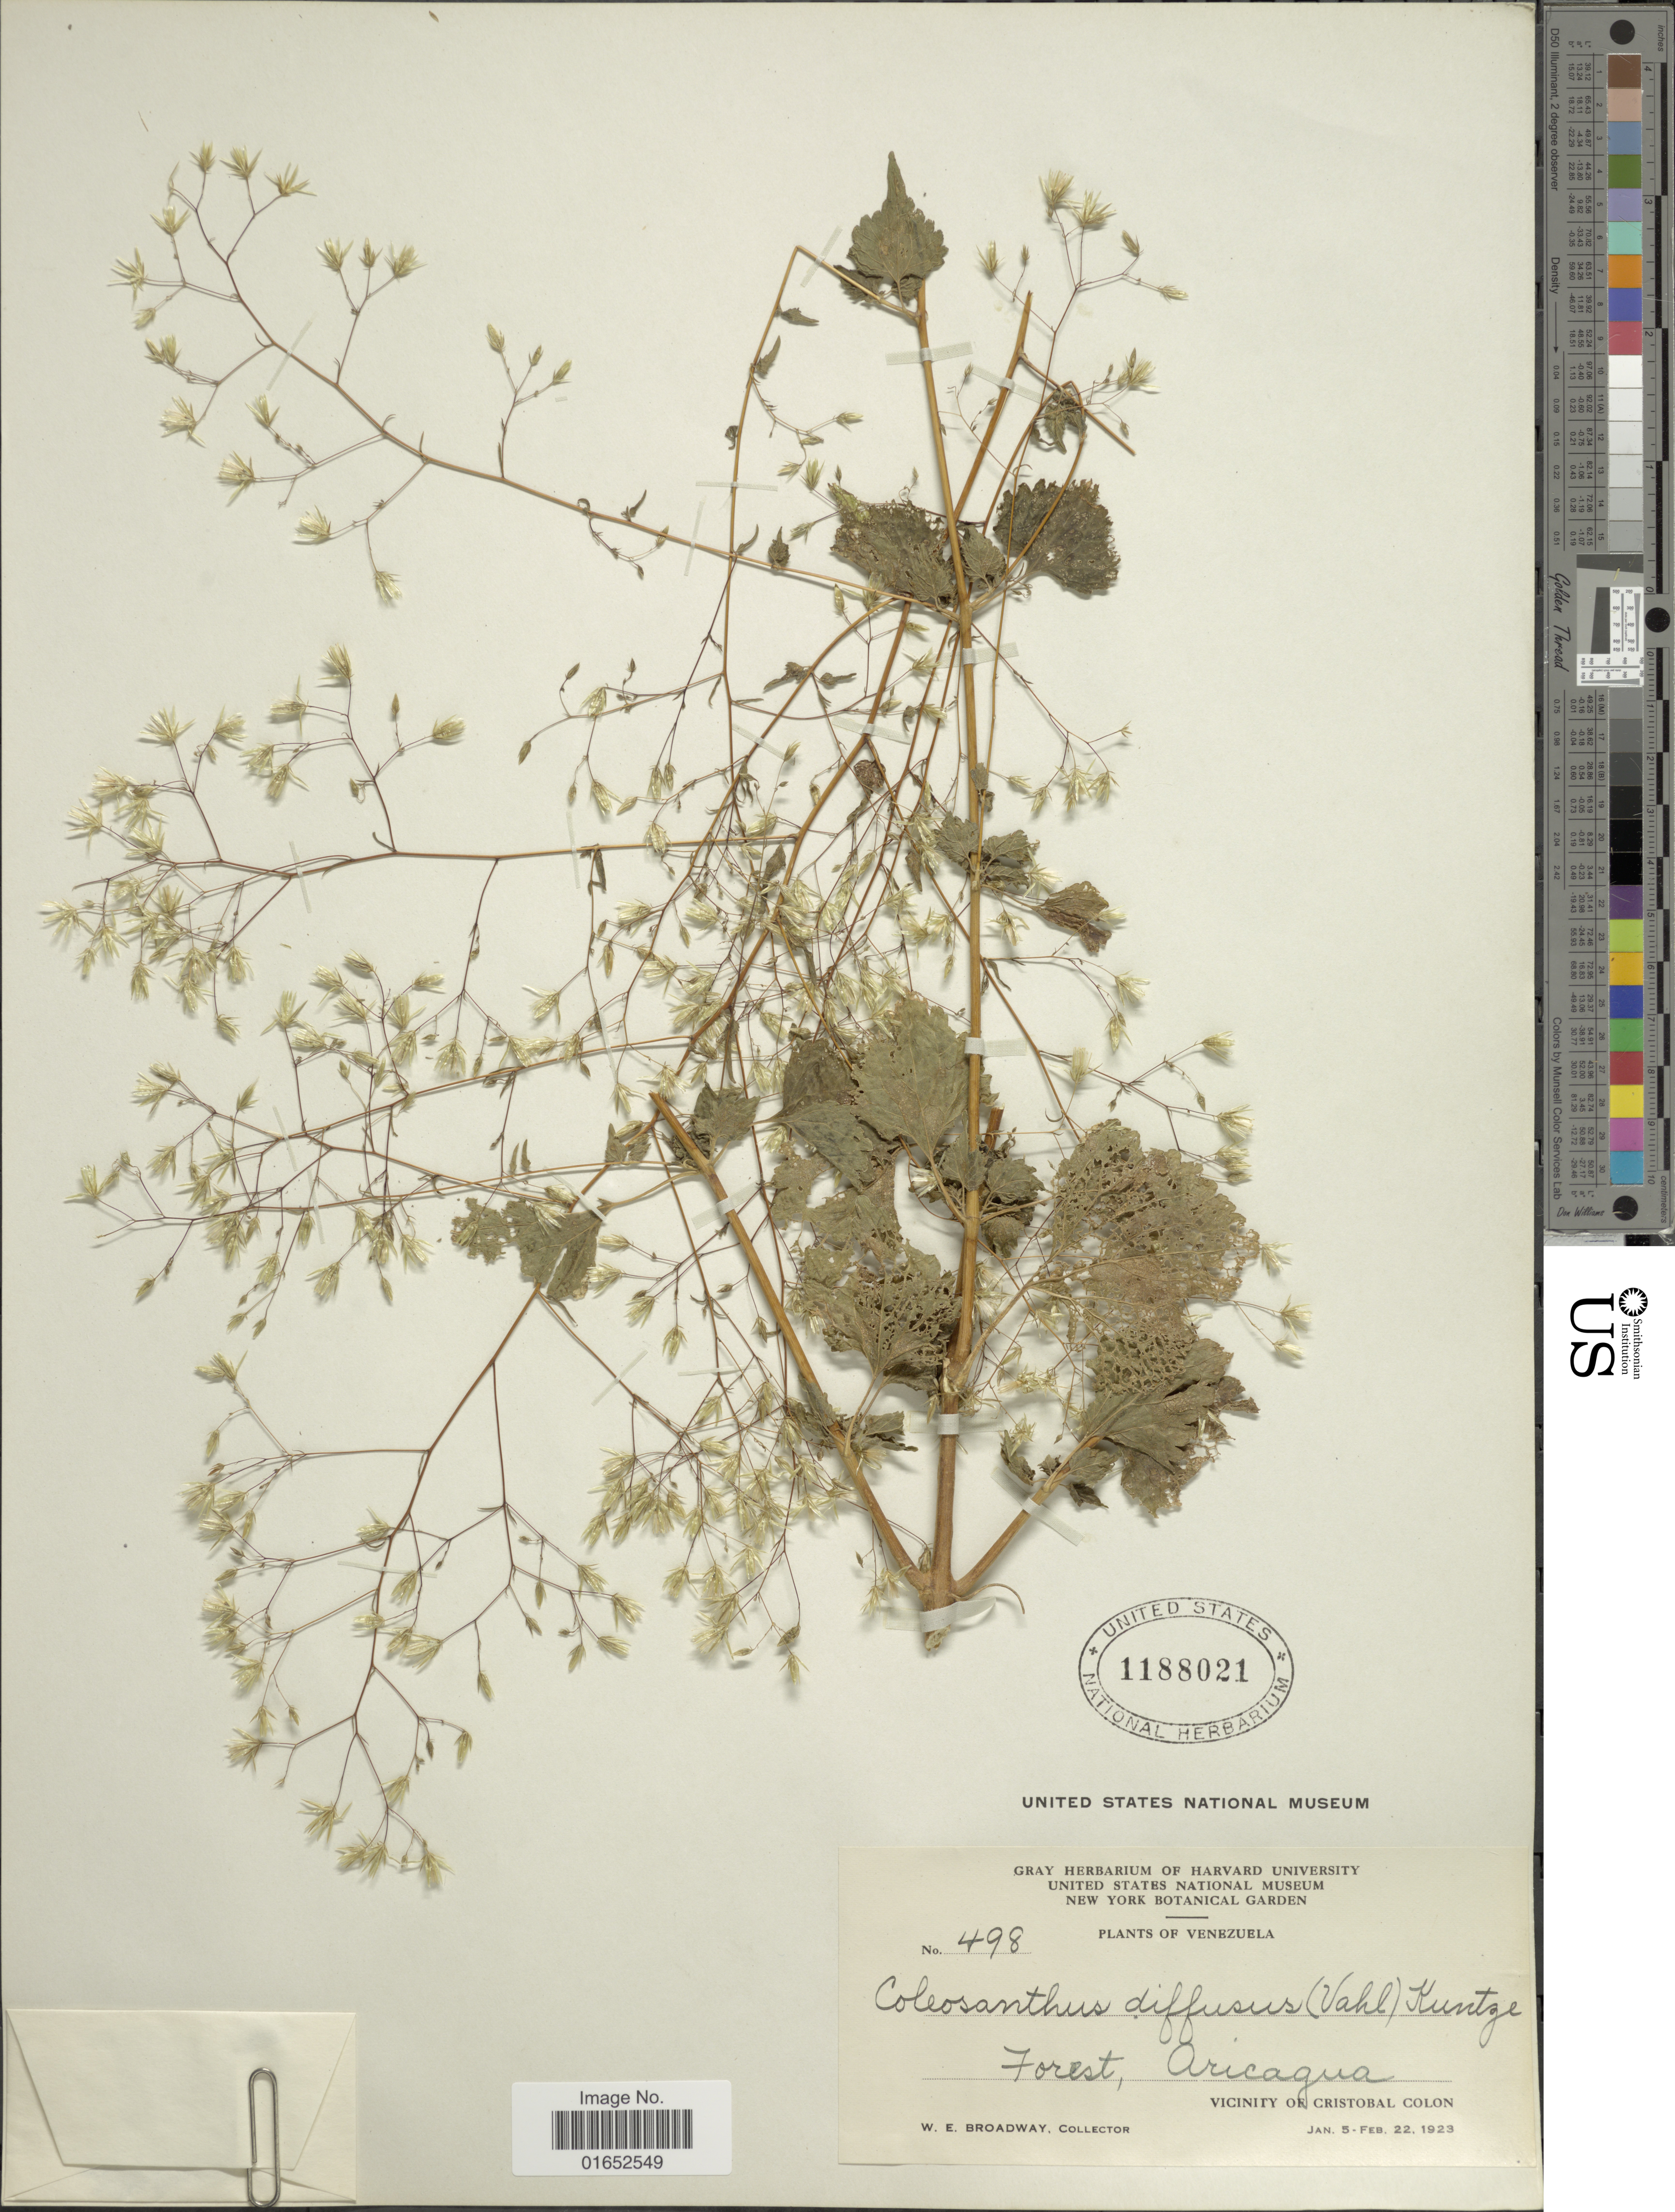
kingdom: Plantae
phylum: Tracheophyta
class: Magnoliopsida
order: Asterales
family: Asteraceae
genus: Brickellia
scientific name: Brickellia diffusa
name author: (Vahl) A. Gray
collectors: W. E. Broadway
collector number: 498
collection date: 1923-01-05/1923-02-22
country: Venezuela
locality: Forest, Aricagua, Vicinity of Cristobal Colon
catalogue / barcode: US 1188021